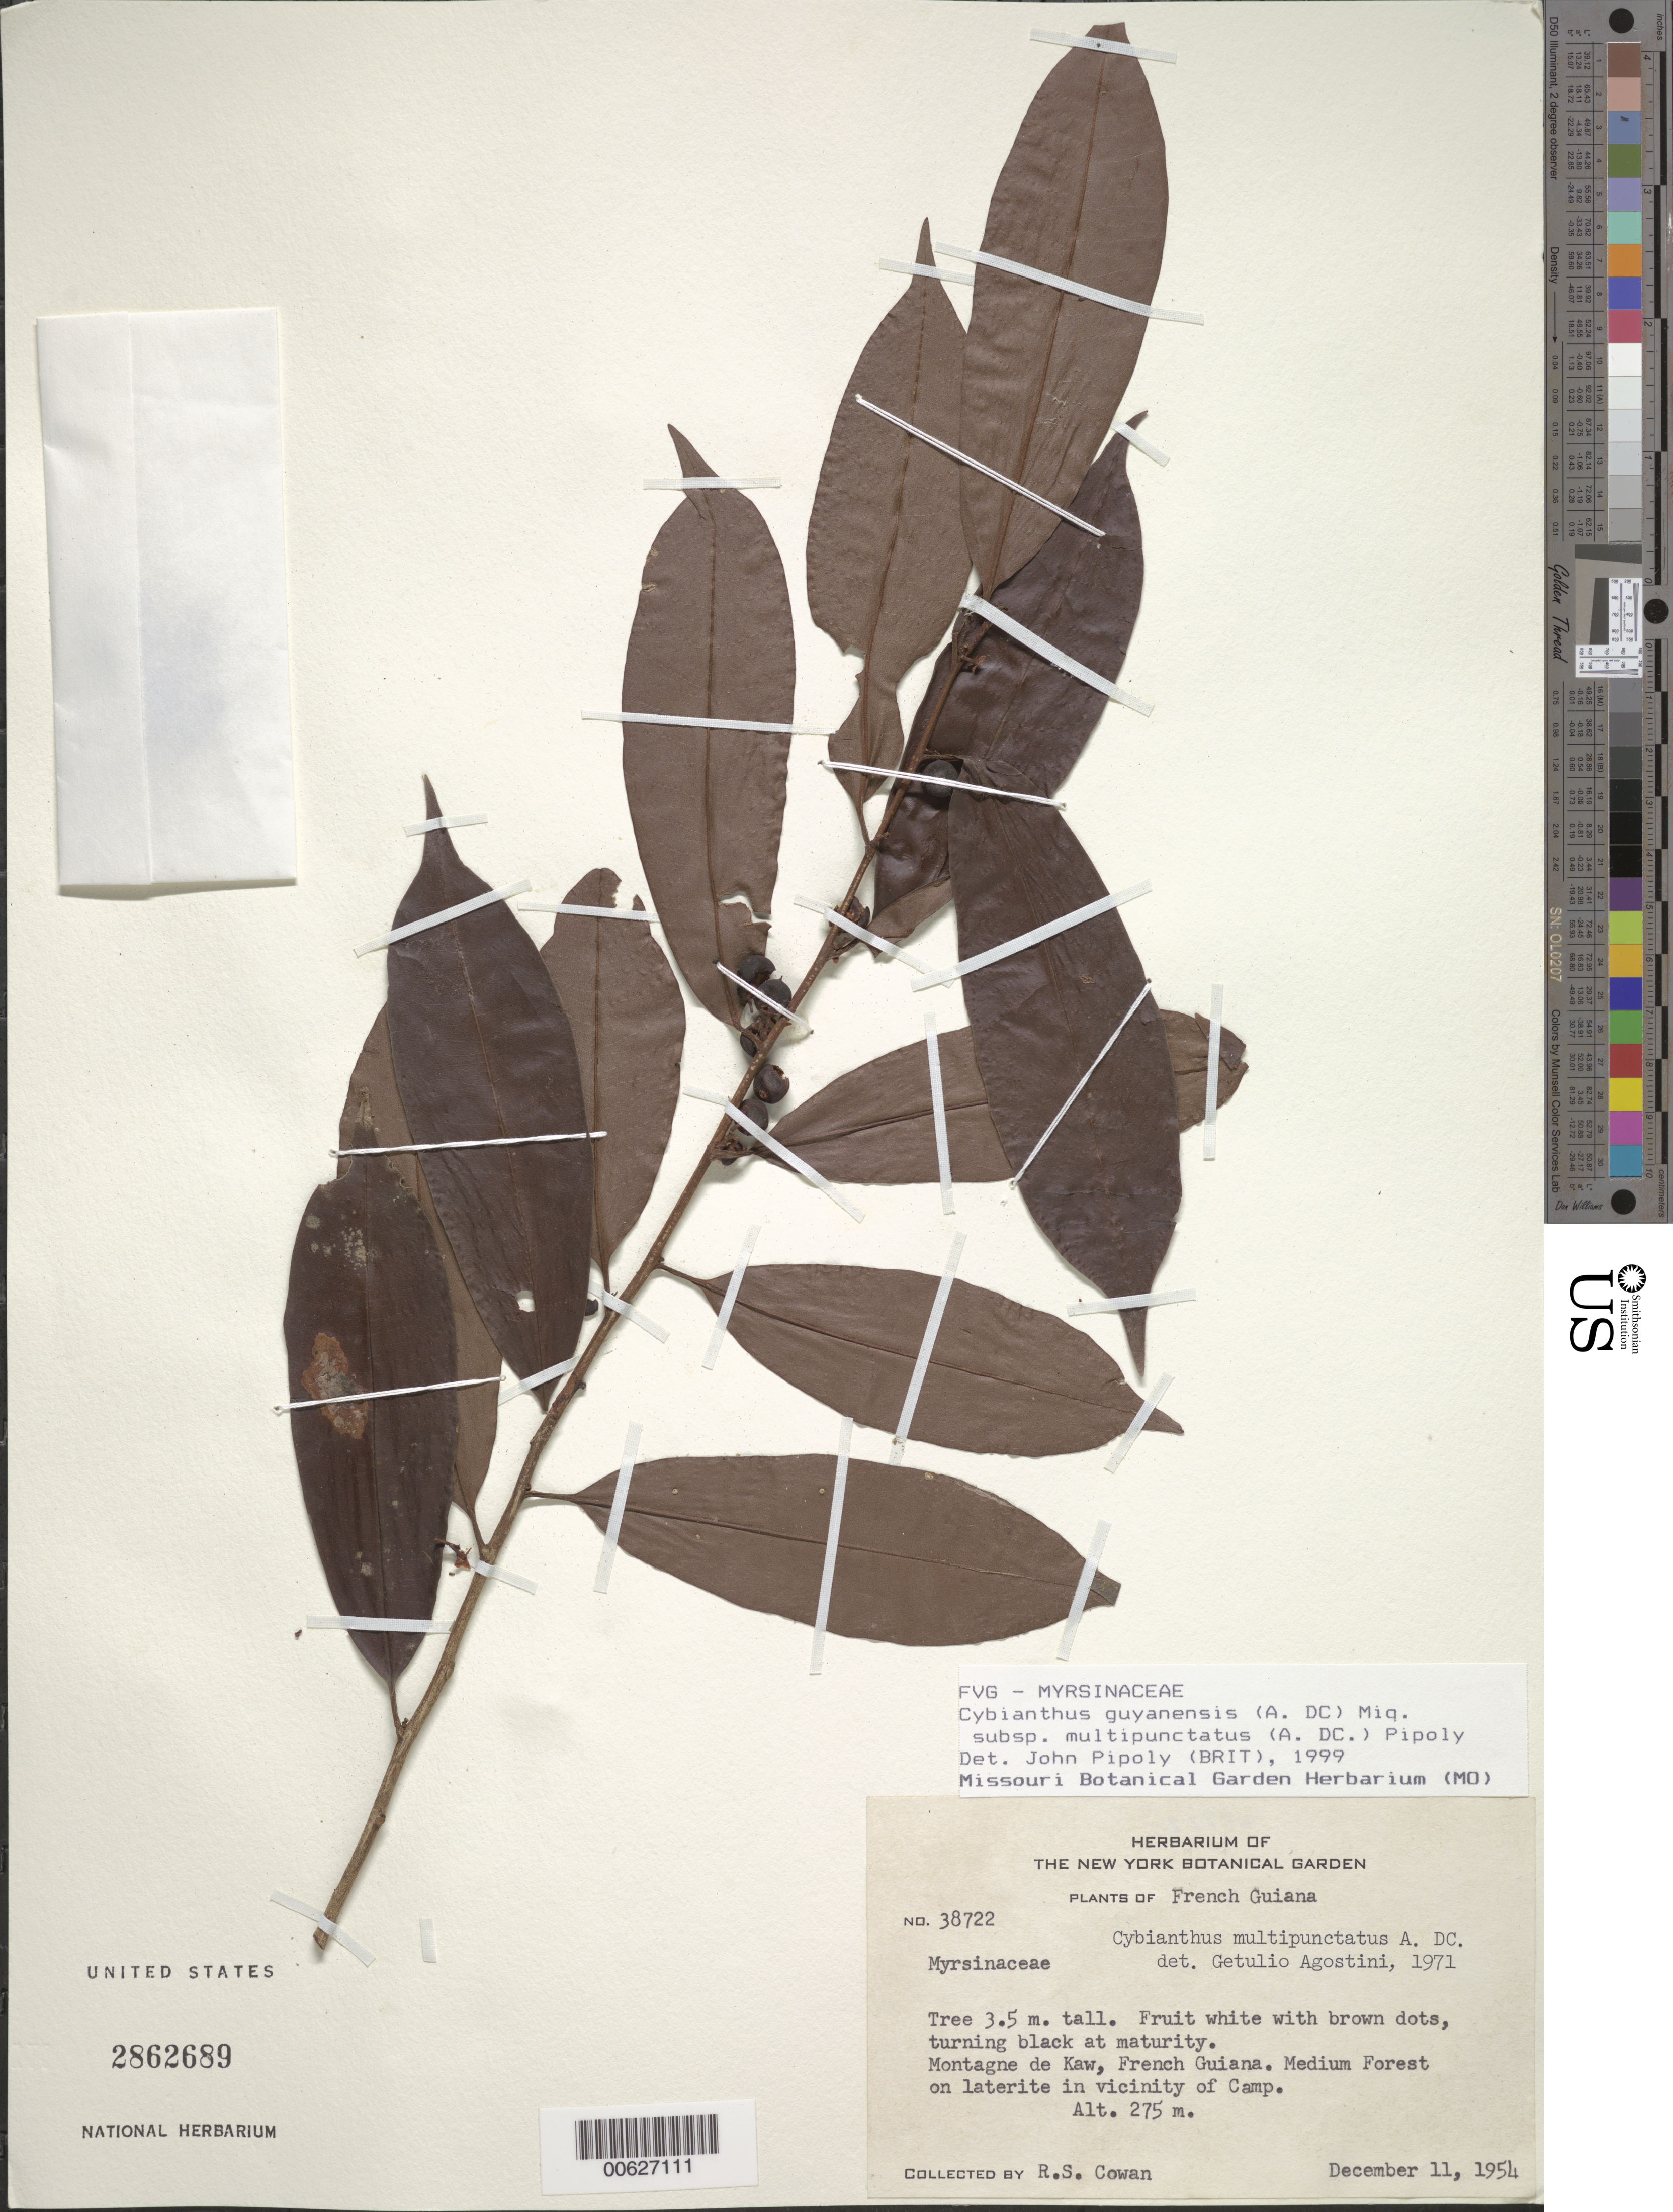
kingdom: Plantae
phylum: Tracheophyta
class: Magnoliopsida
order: Ericales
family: Primulaceae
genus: Cybianthus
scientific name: Cybianthus guyanensis subsp. multipunctatus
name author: (A. DC.) Pipoly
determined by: Pipoly, J. J., III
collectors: R. S. Cowan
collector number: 38722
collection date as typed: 11-Dec-54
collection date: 1954-12-11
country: French Guiana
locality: Montagne de Kaw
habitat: Medium forest on laterite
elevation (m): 275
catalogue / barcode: US 2862689